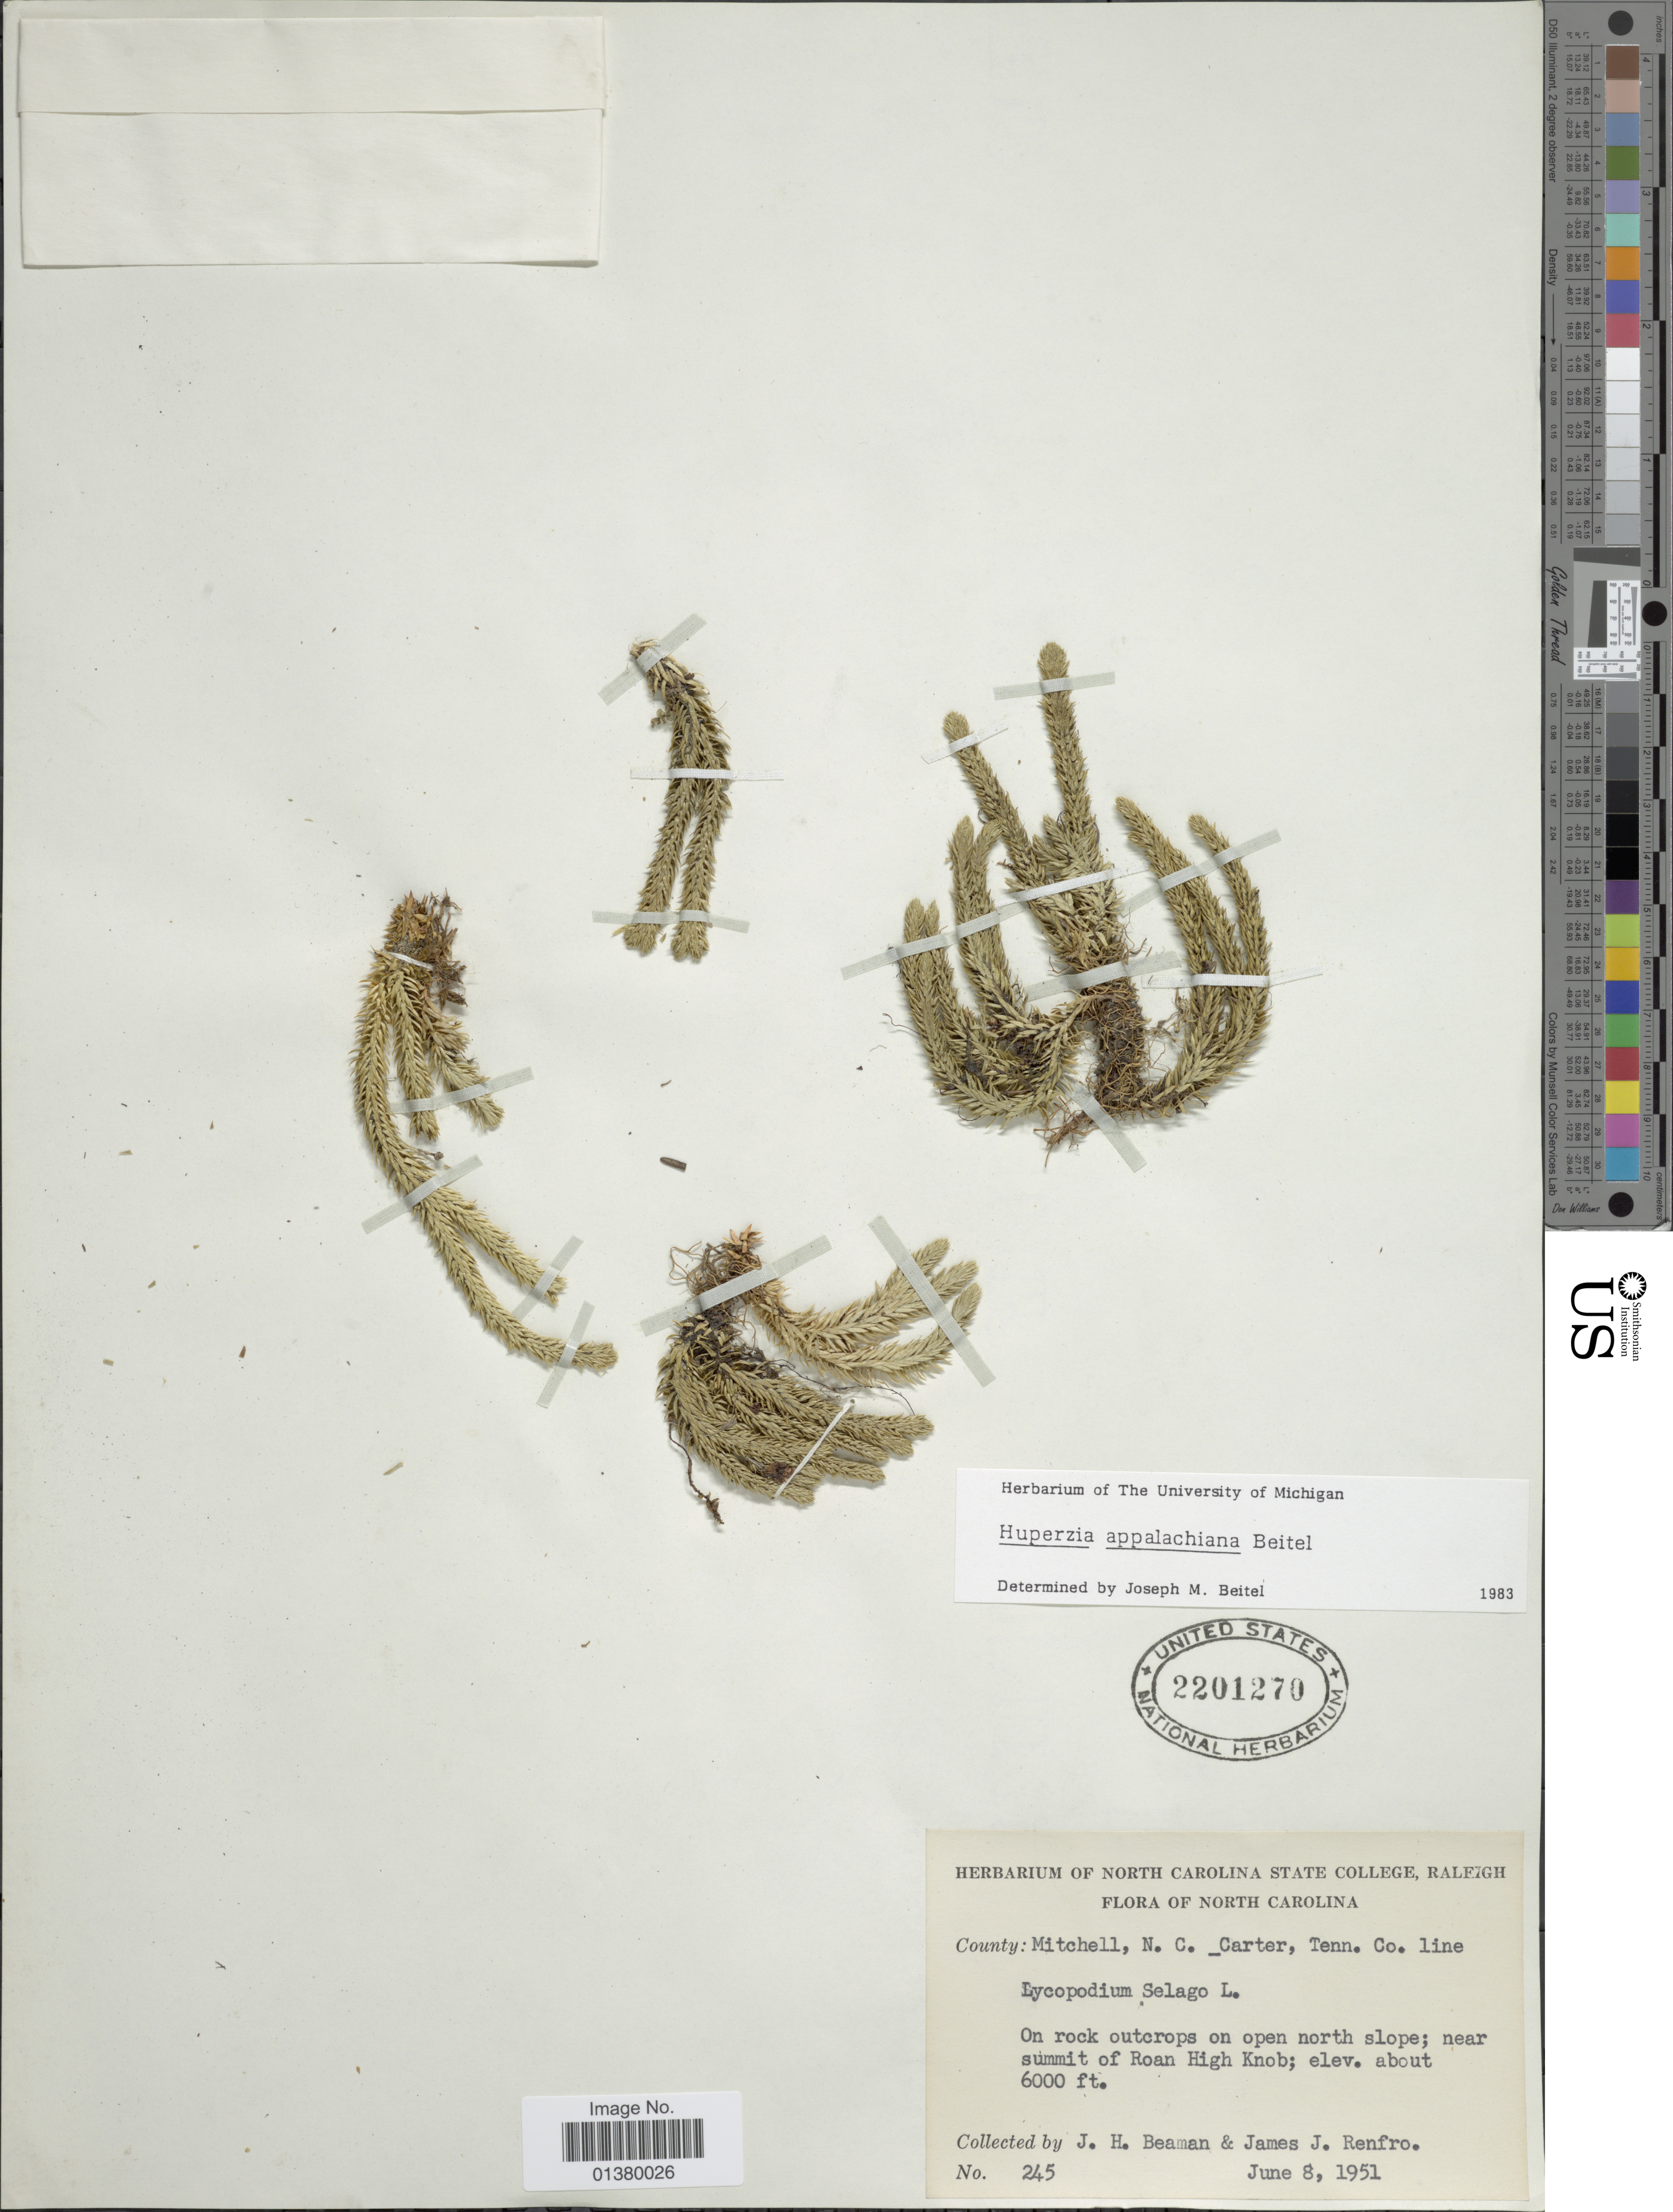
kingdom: Plantae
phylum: Tracheophyta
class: Lycopodiopsida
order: Lycopodiales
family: Lycopodiaceae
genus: Huperzia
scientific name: Huperzia appalachiana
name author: Beitel & Mickel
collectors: J. H. Beaman & J. Renfro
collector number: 245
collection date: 1951-06-08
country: United States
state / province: North Carolina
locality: Mitchell, N.C._carter, Tenn. Co. line, On rock outcrops on open north slope; near summit of Roan High Knob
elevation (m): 1829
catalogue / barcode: US 2201270